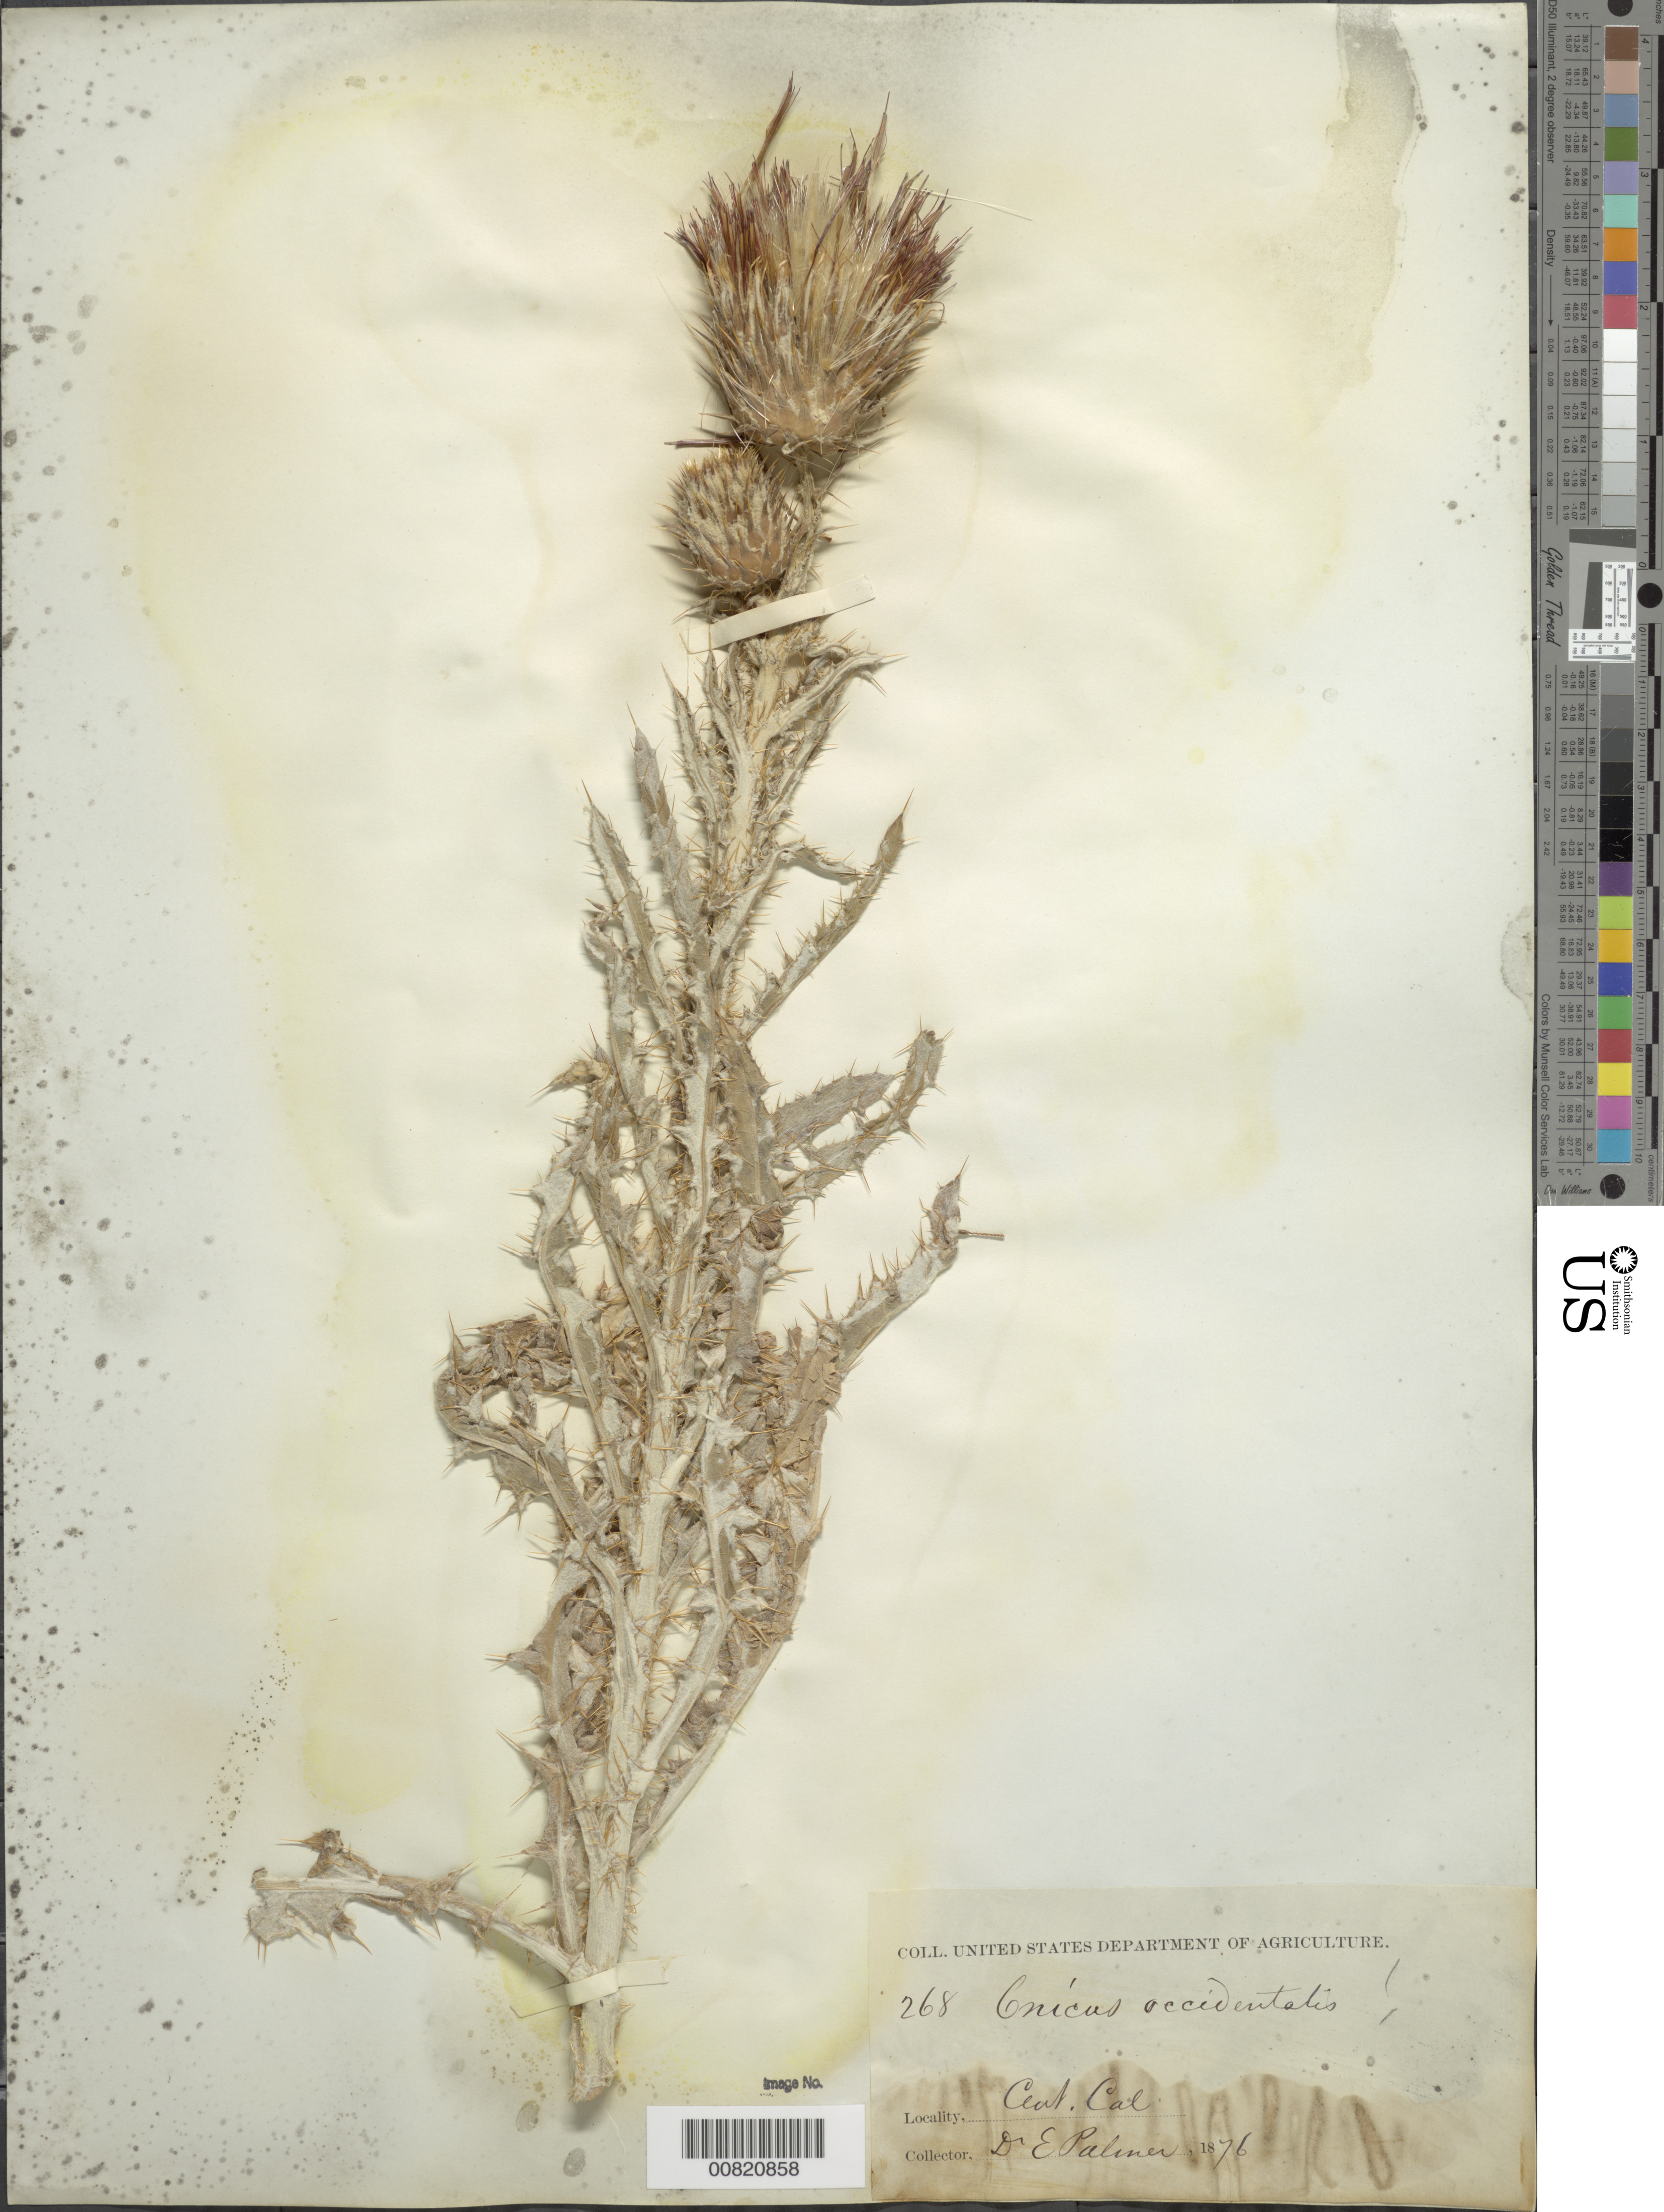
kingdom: Plantae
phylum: Tracheophyta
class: Magnoliopsida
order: Asterales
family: Asteraceae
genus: Cirsium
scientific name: Cirsium occidentale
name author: (Nutt.) Jeps.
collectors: E. Palmer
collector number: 268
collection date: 1876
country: United States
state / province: California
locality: Cent Cal.